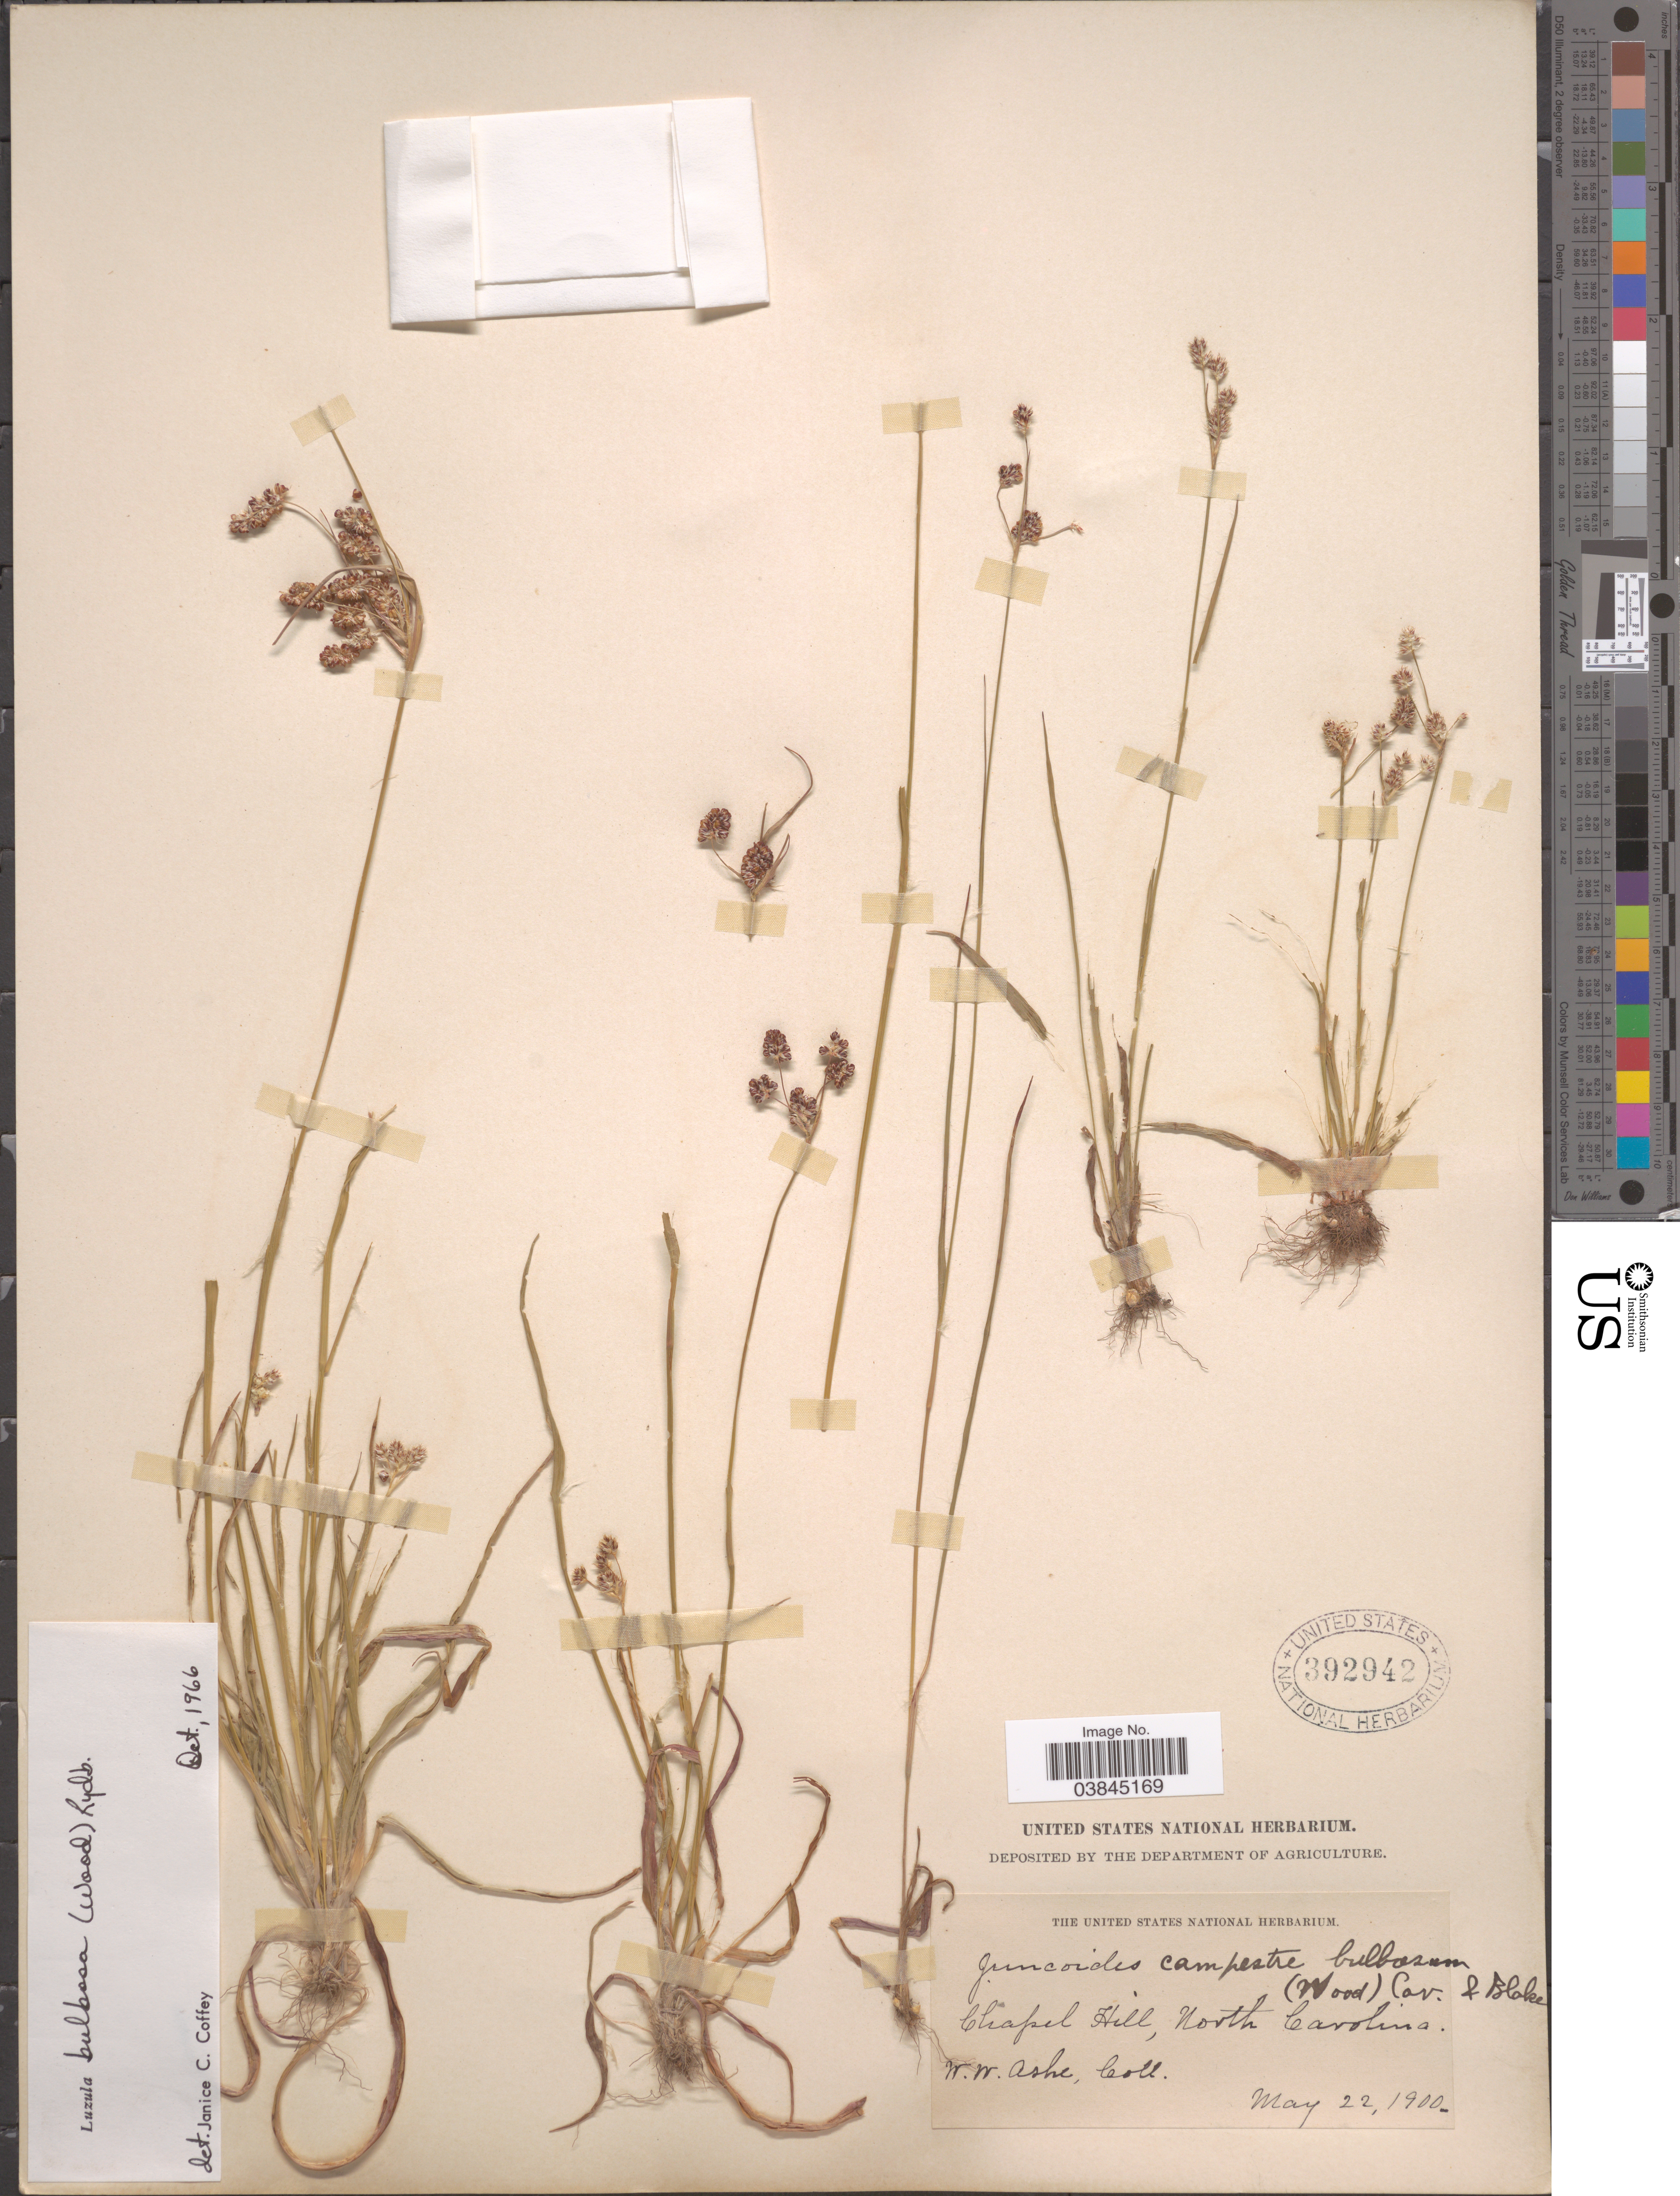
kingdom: Plantae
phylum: Tracheophyta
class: Liliopsida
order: Poales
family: Juncaceae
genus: Luzula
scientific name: Luzula bulbosa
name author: (Alph. Wood) Smyth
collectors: W. W. Ashe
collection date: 1900-05-22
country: United States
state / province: North Carolina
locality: Chapel Hill.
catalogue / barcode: US 392942